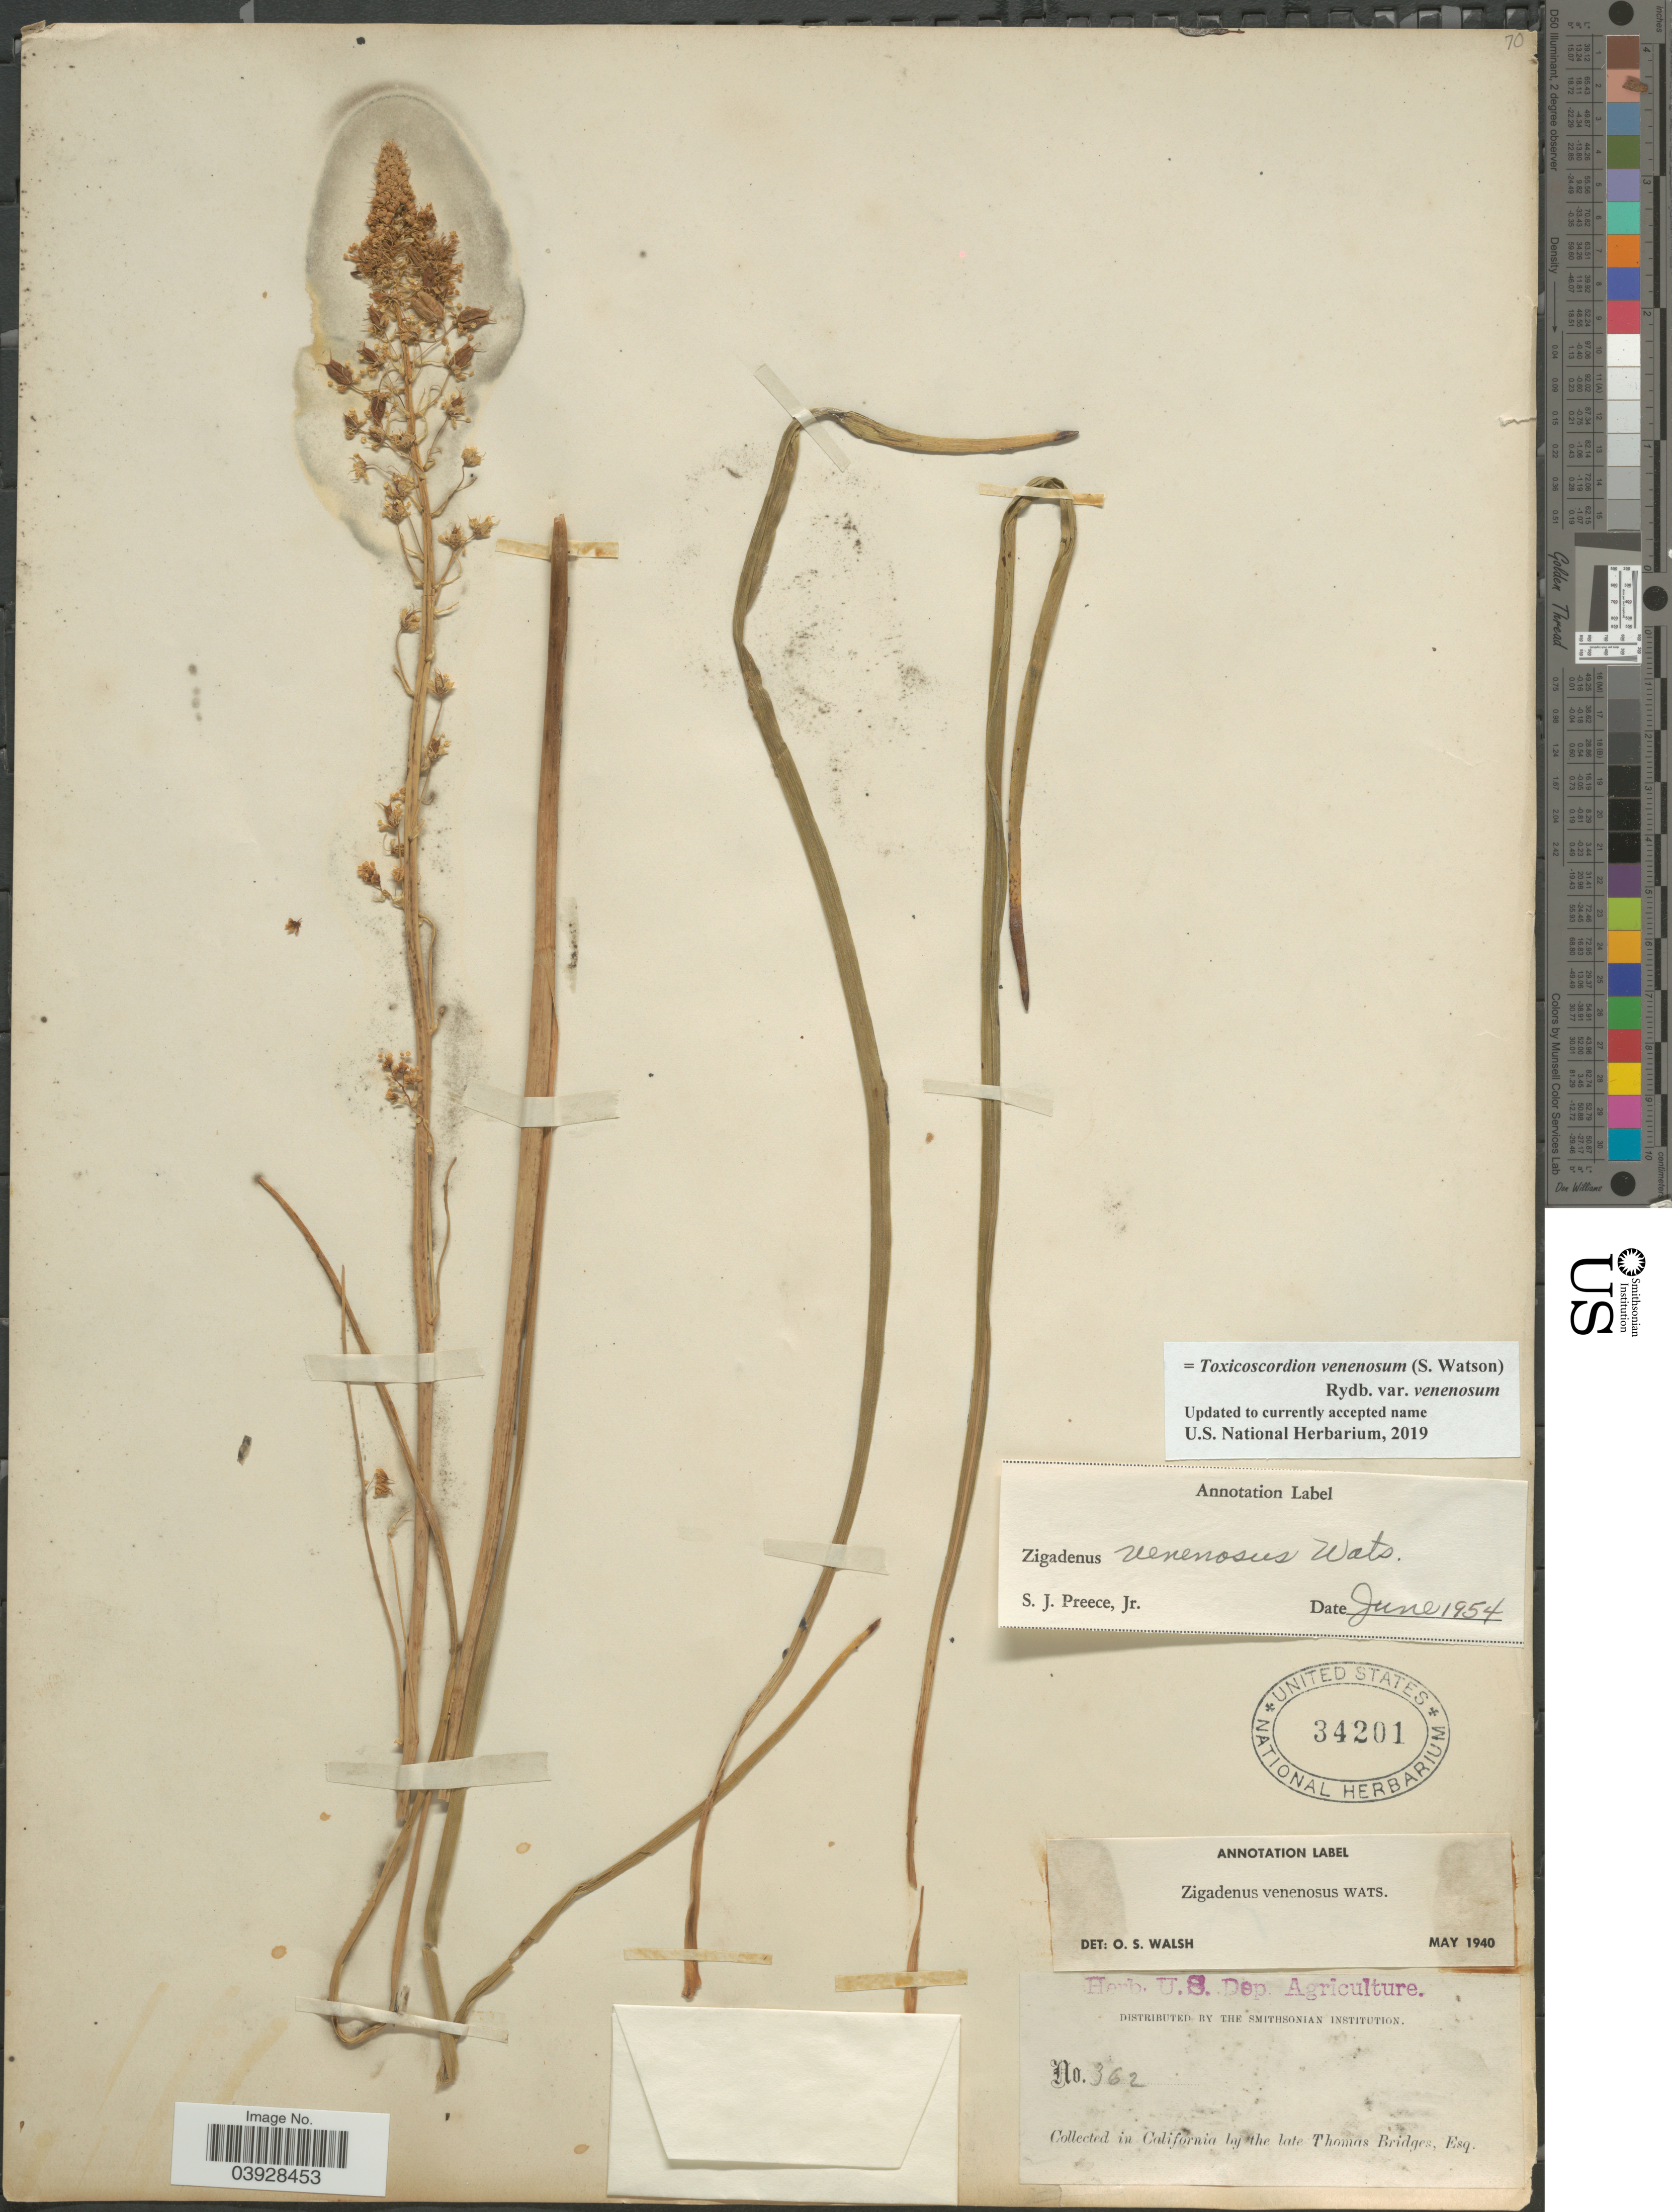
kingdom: Plantae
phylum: Tracheophyta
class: Liliopsida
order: Liliales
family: Melanthiaceae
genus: Toxicoscordion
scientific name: Toxicoscordion venenosum var. gramineum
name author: (Rydb.) Brasher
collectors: T. Bridges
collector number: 362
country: United States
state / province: California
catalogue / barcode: US 34201